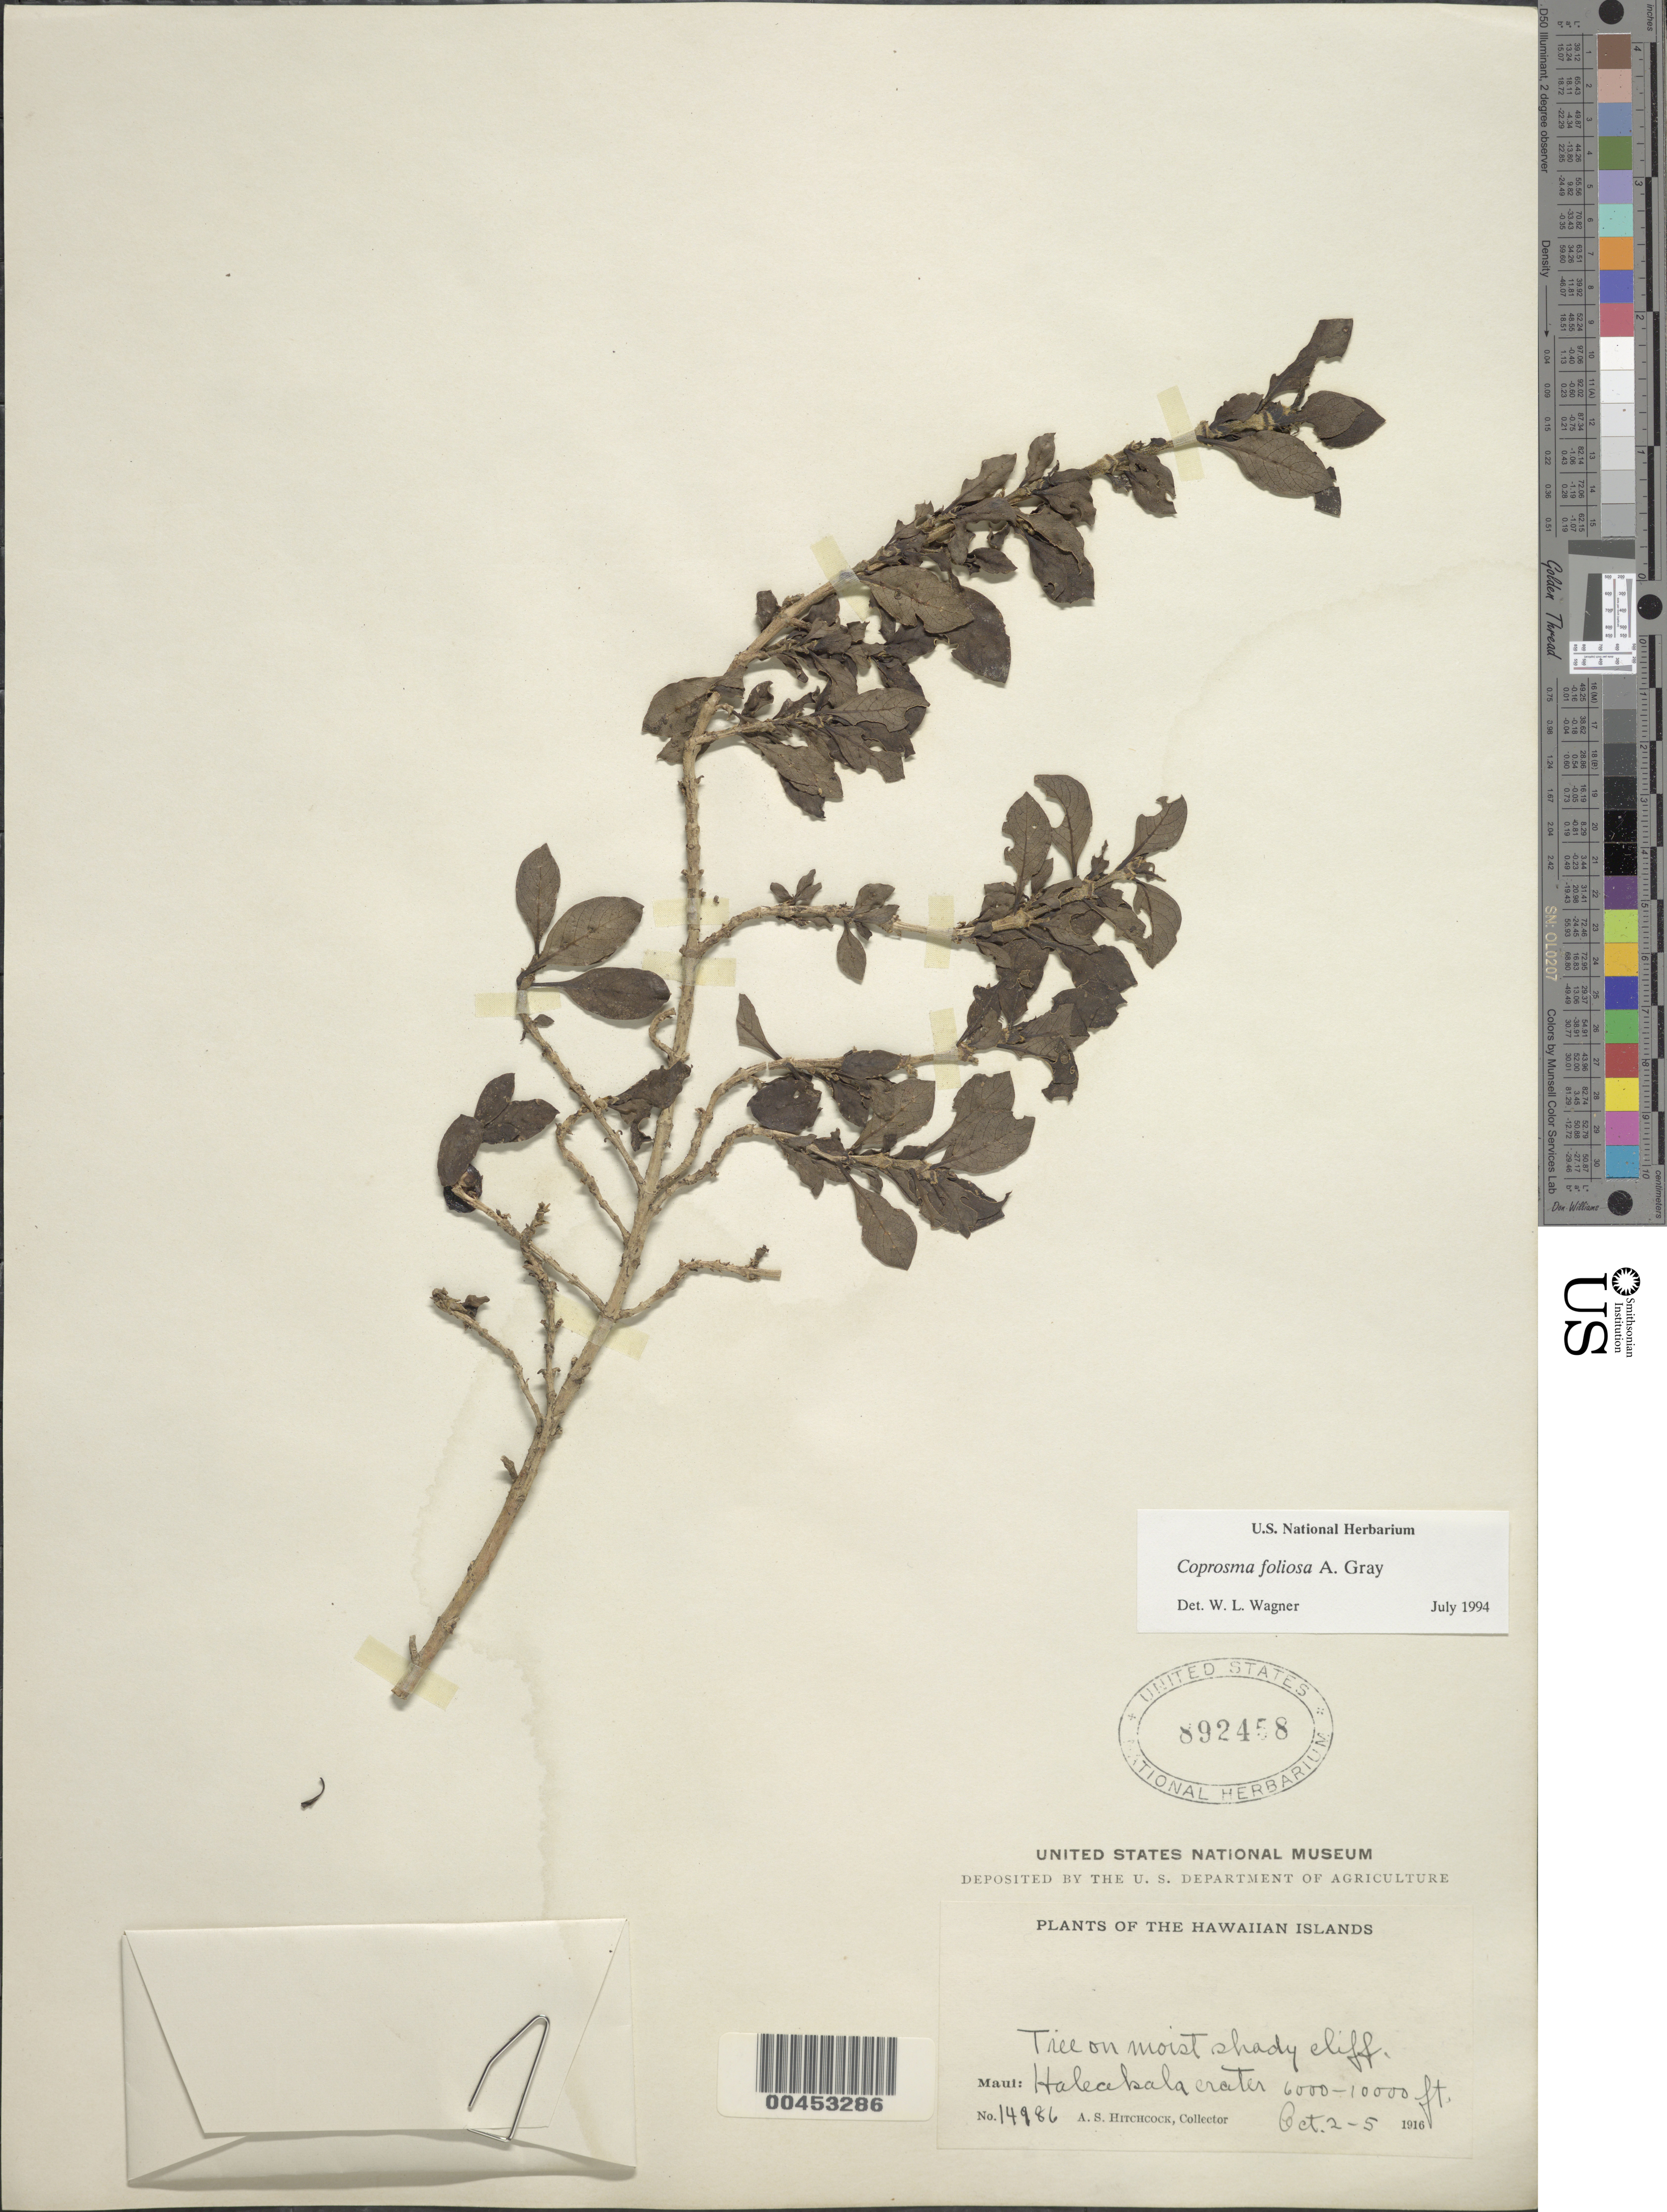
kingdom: Plantae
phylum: Tracheophyta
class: Magnoliopsida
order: Gentianales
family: Rubiaceae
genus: Coprosma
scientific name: Coprosma foliosa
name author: A. Gray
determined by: Wagner, W. L., (BOT), Smithsonian Institution - National Museum of Natural History (UNITED STATES)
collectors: A. S. Hitchcock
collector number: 14986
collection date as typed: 2 Oct 1916 to 5 Oct 1916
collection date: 1916-10-02/1916-10-05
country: United States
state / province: Hawaii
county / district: Maui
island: Maui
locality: Haleakala Crater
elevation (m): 1829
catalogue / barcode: US 892458